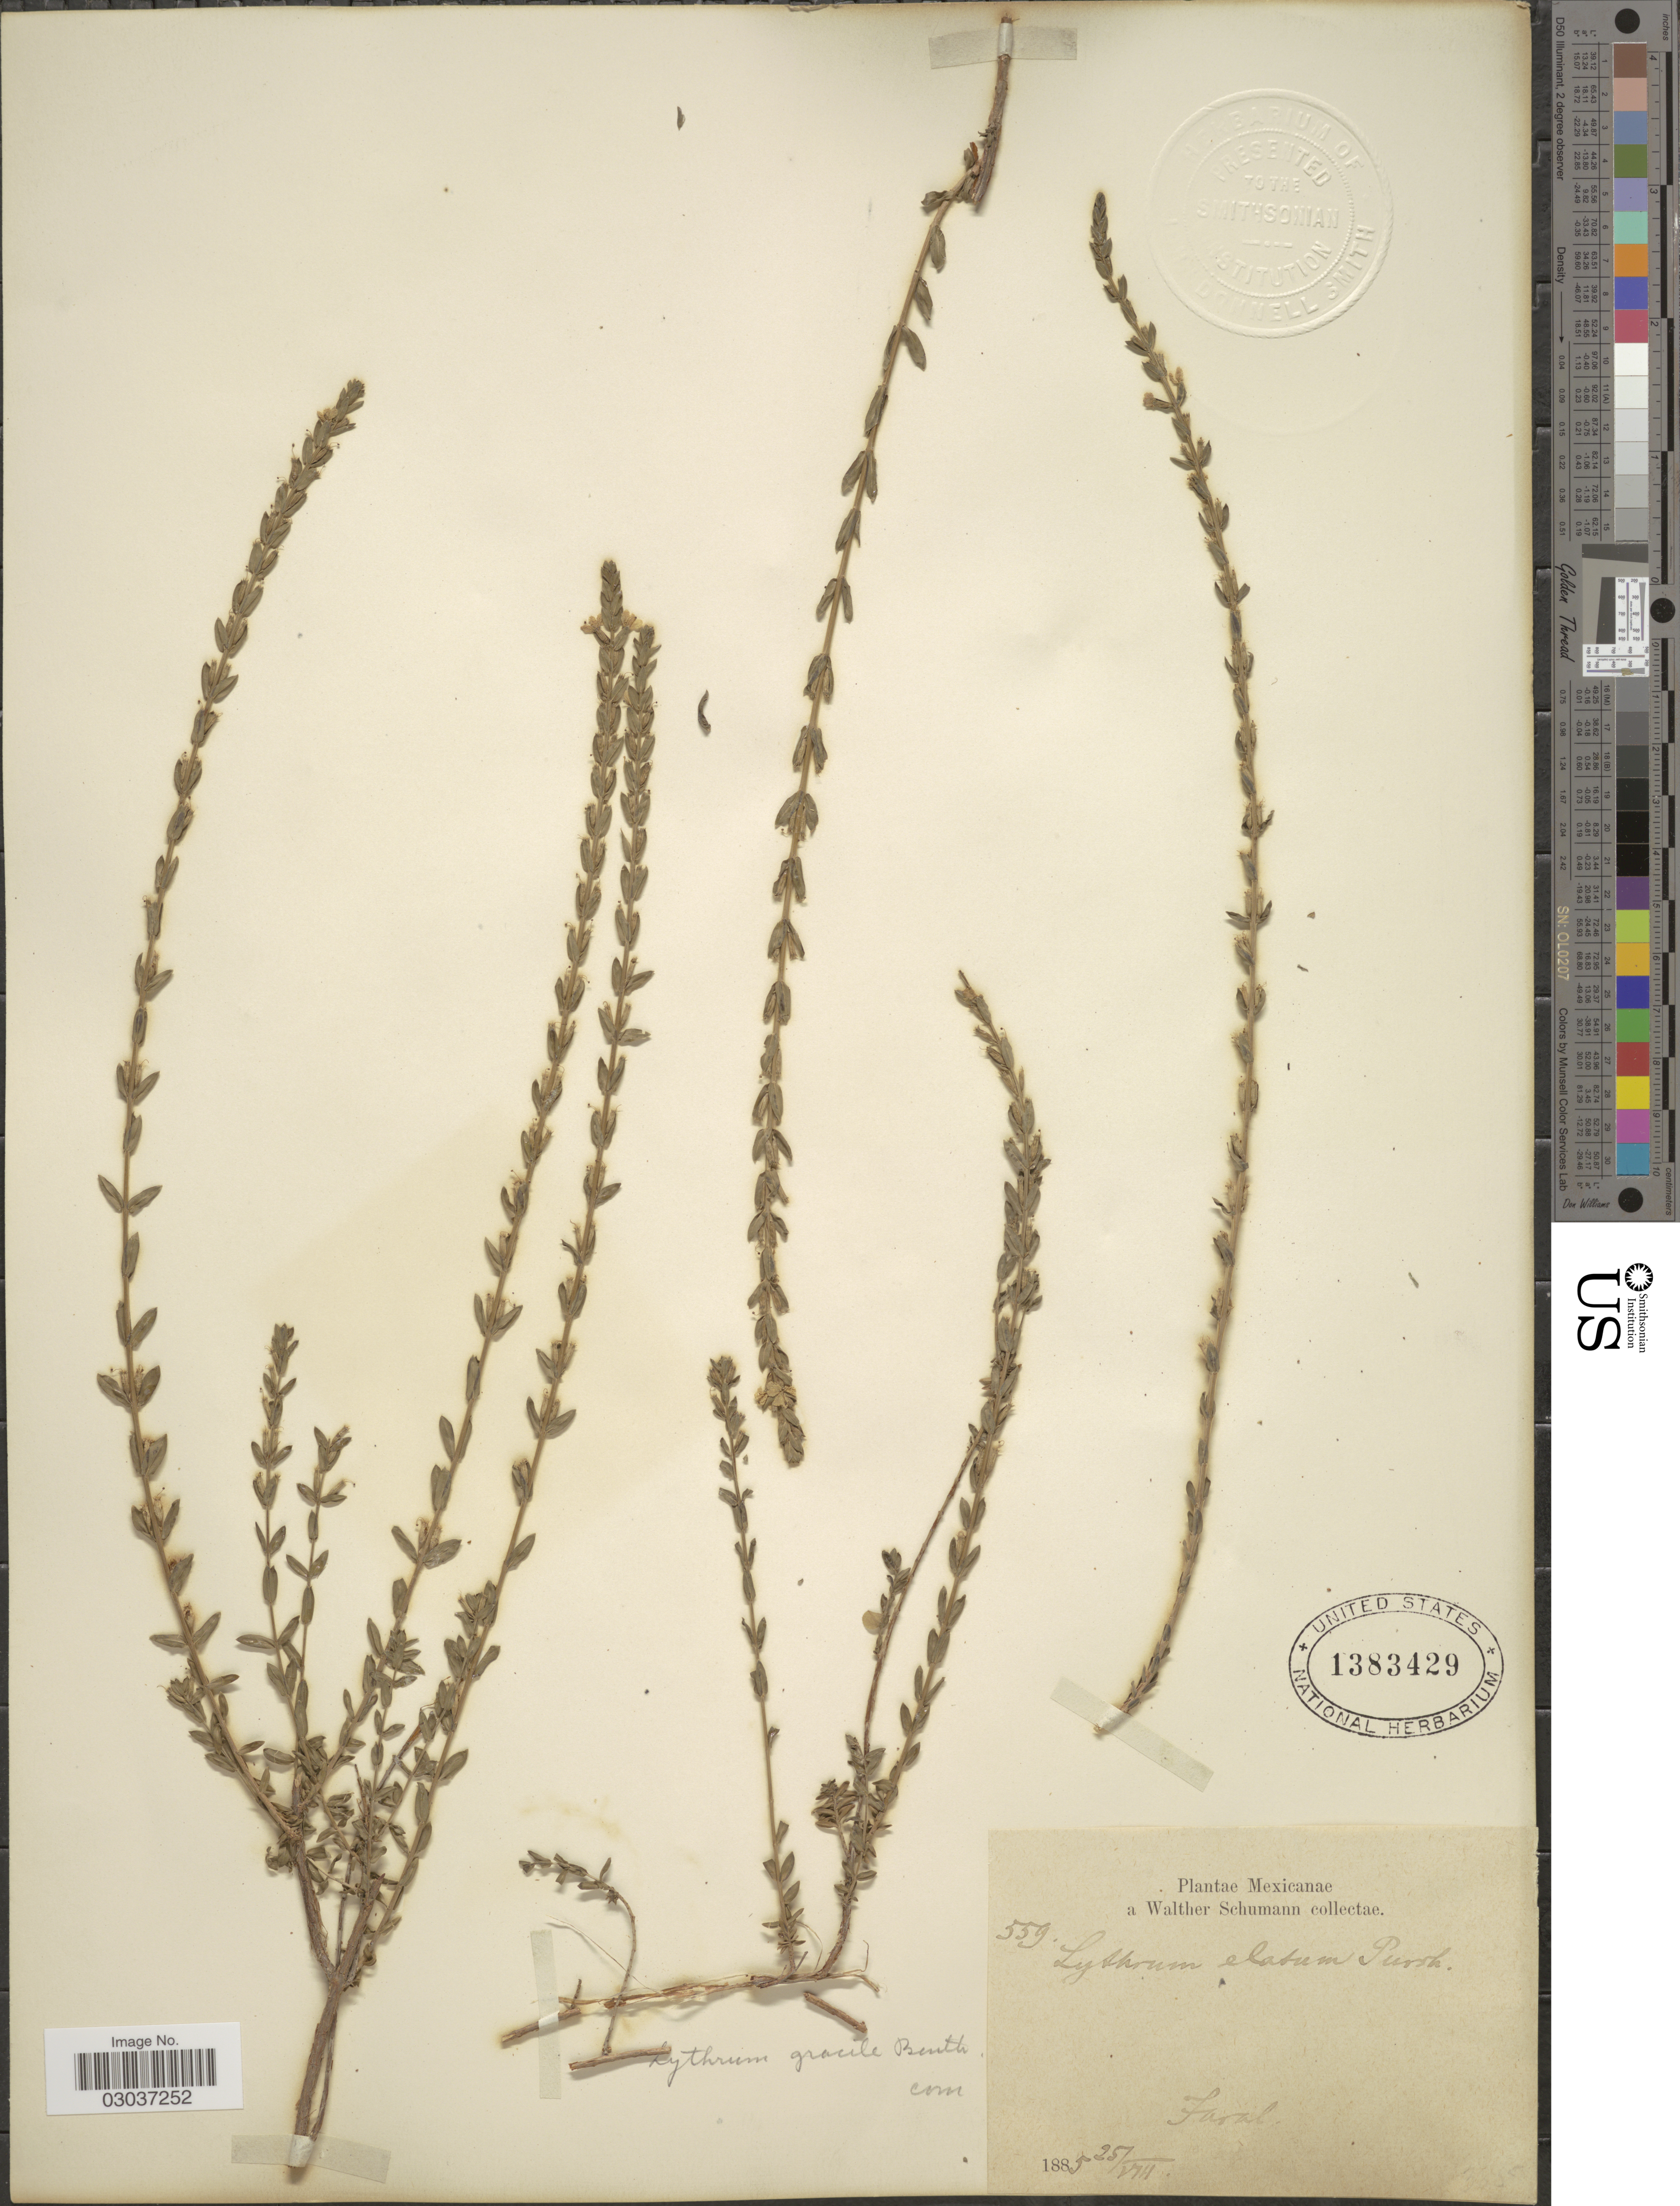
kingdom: Plantae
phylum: Tracheophyta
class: Magnoliopsida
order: Myrtales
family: Lythraceae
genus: Lythrum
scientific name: Lythrum gracile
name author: Benth.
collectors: W. Schumann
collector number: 559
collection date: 1885-08-25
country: Mexico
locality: Faral.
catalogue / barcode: US 1383429